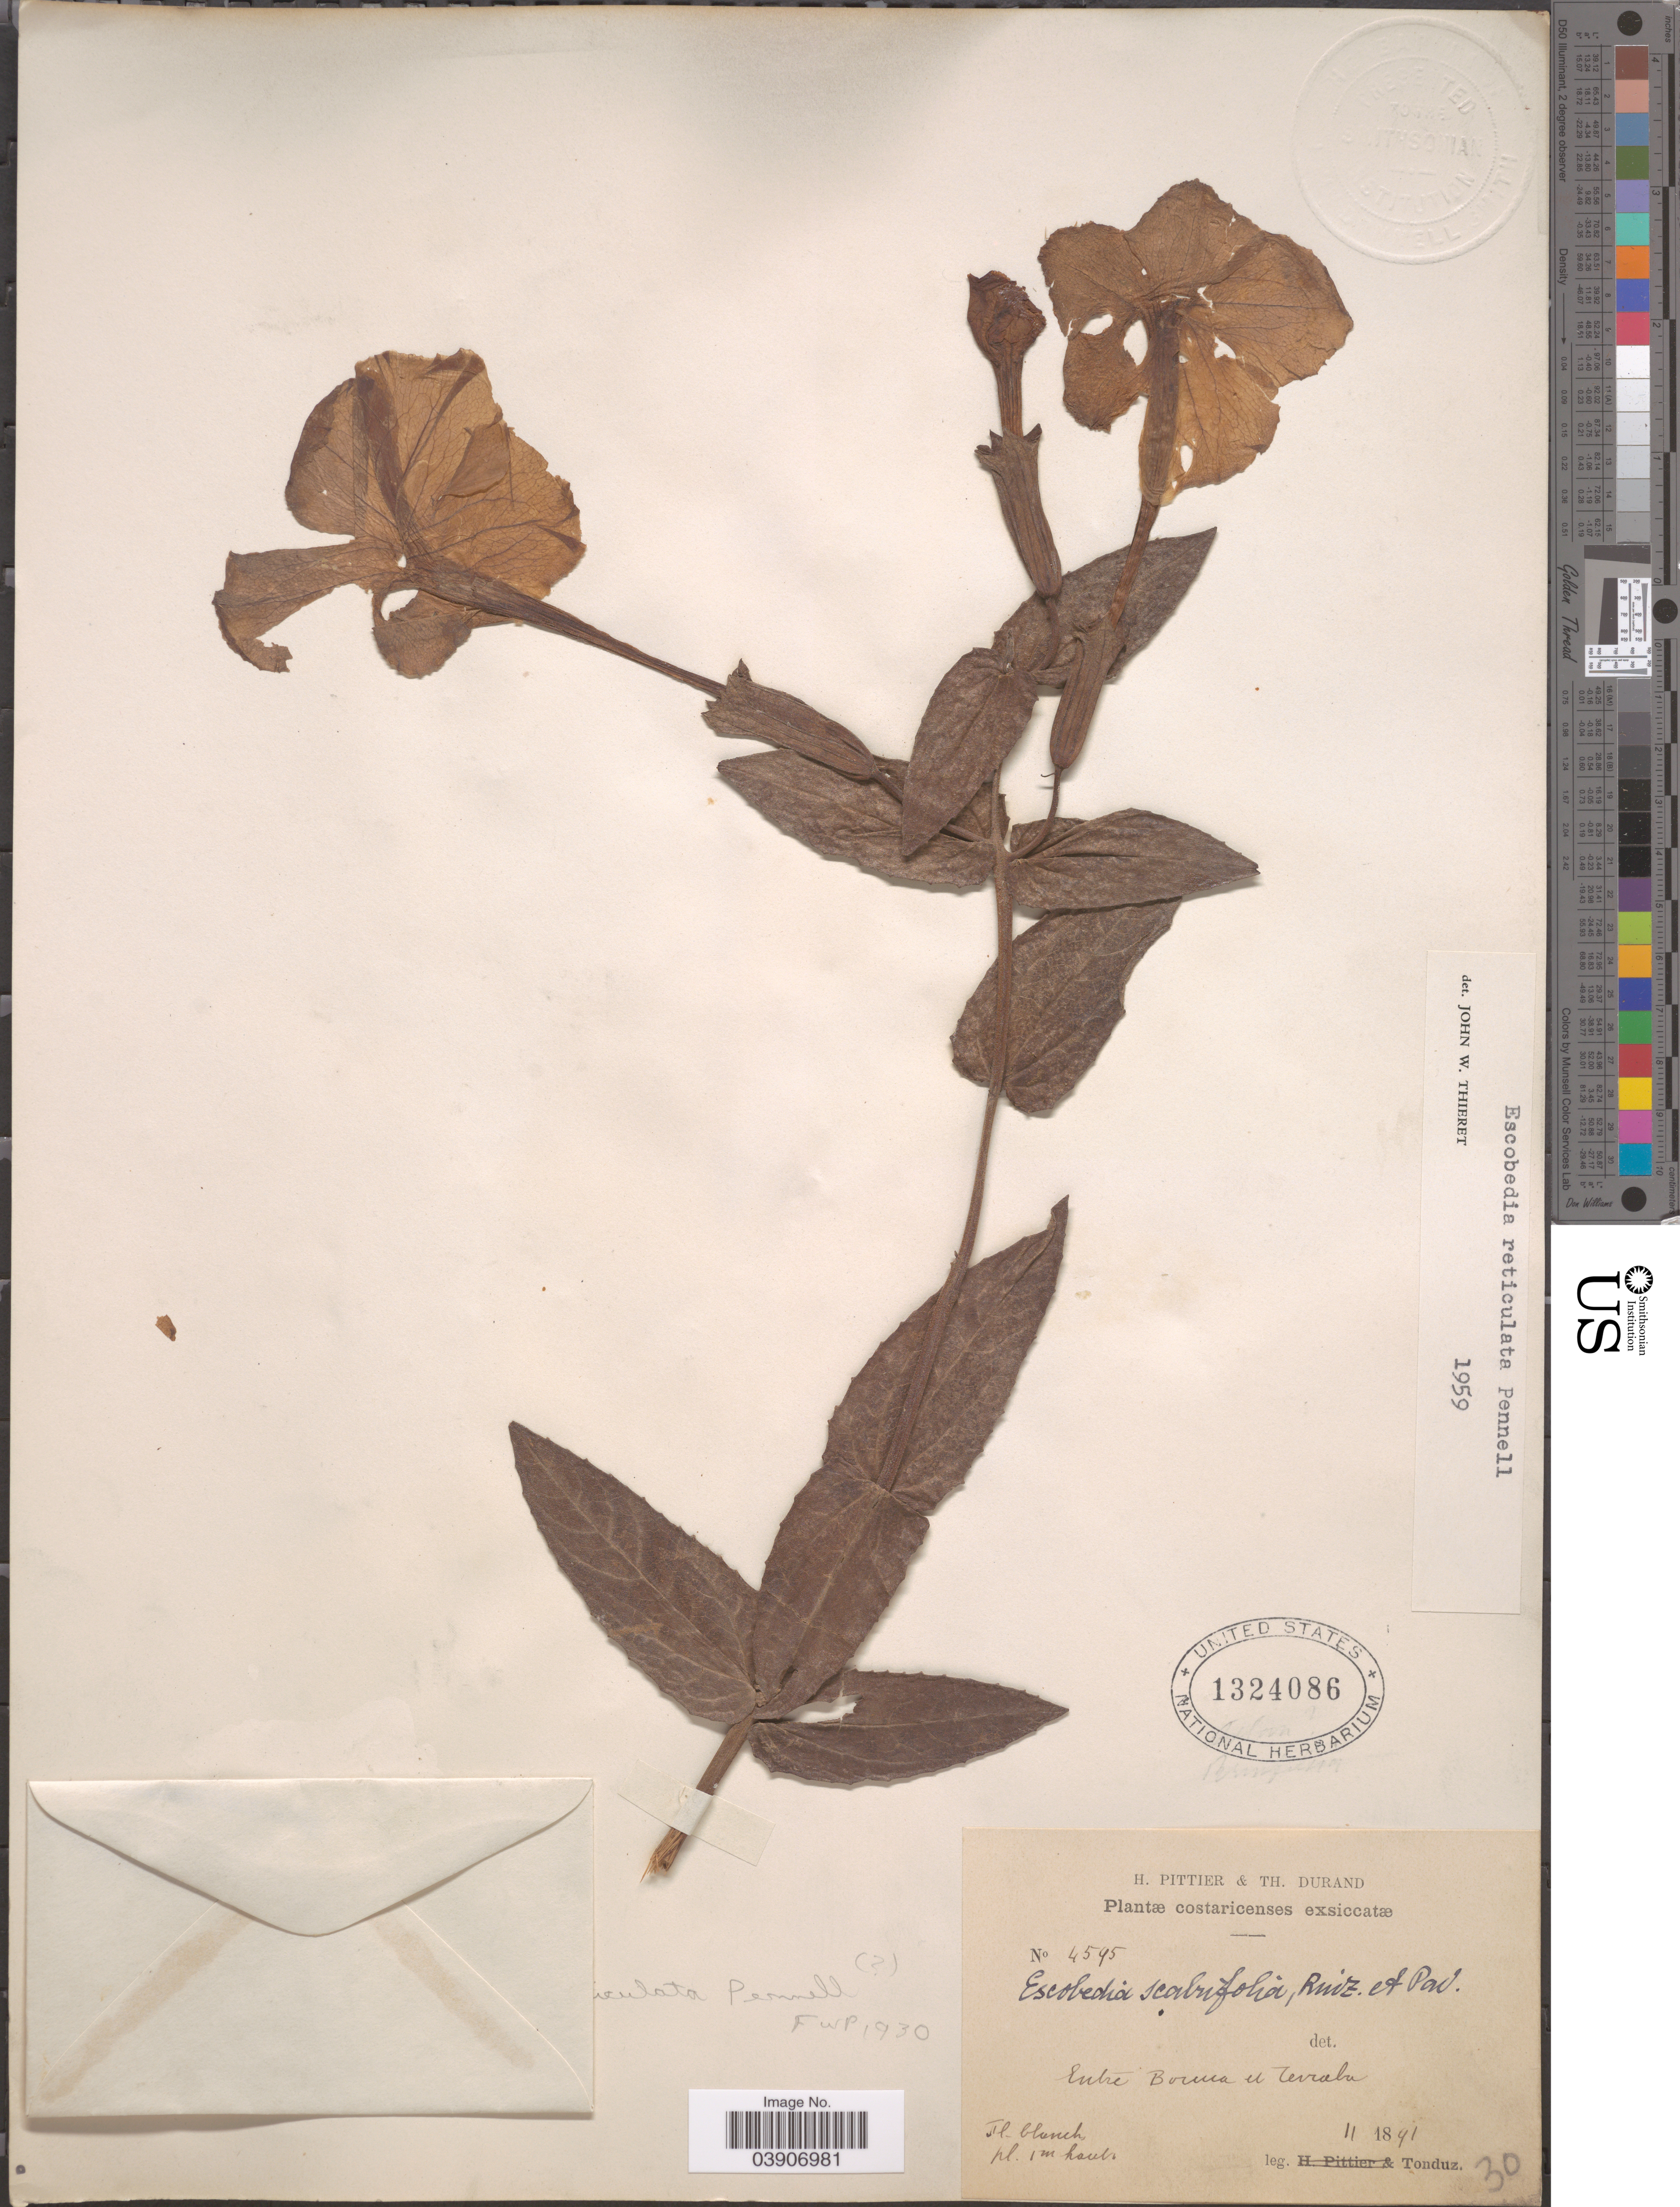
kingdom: Plantae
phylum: Tracheophyta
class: Magnoliopsida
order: Lamiales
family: Orobanchaceae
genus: Escobedia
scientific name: Escobedia reticulata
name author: Pennell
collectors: Tonduz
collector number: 4595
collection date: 1891-11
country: Costa Rica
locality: Entre Boruca et Terraba.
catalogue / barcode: US 1324086